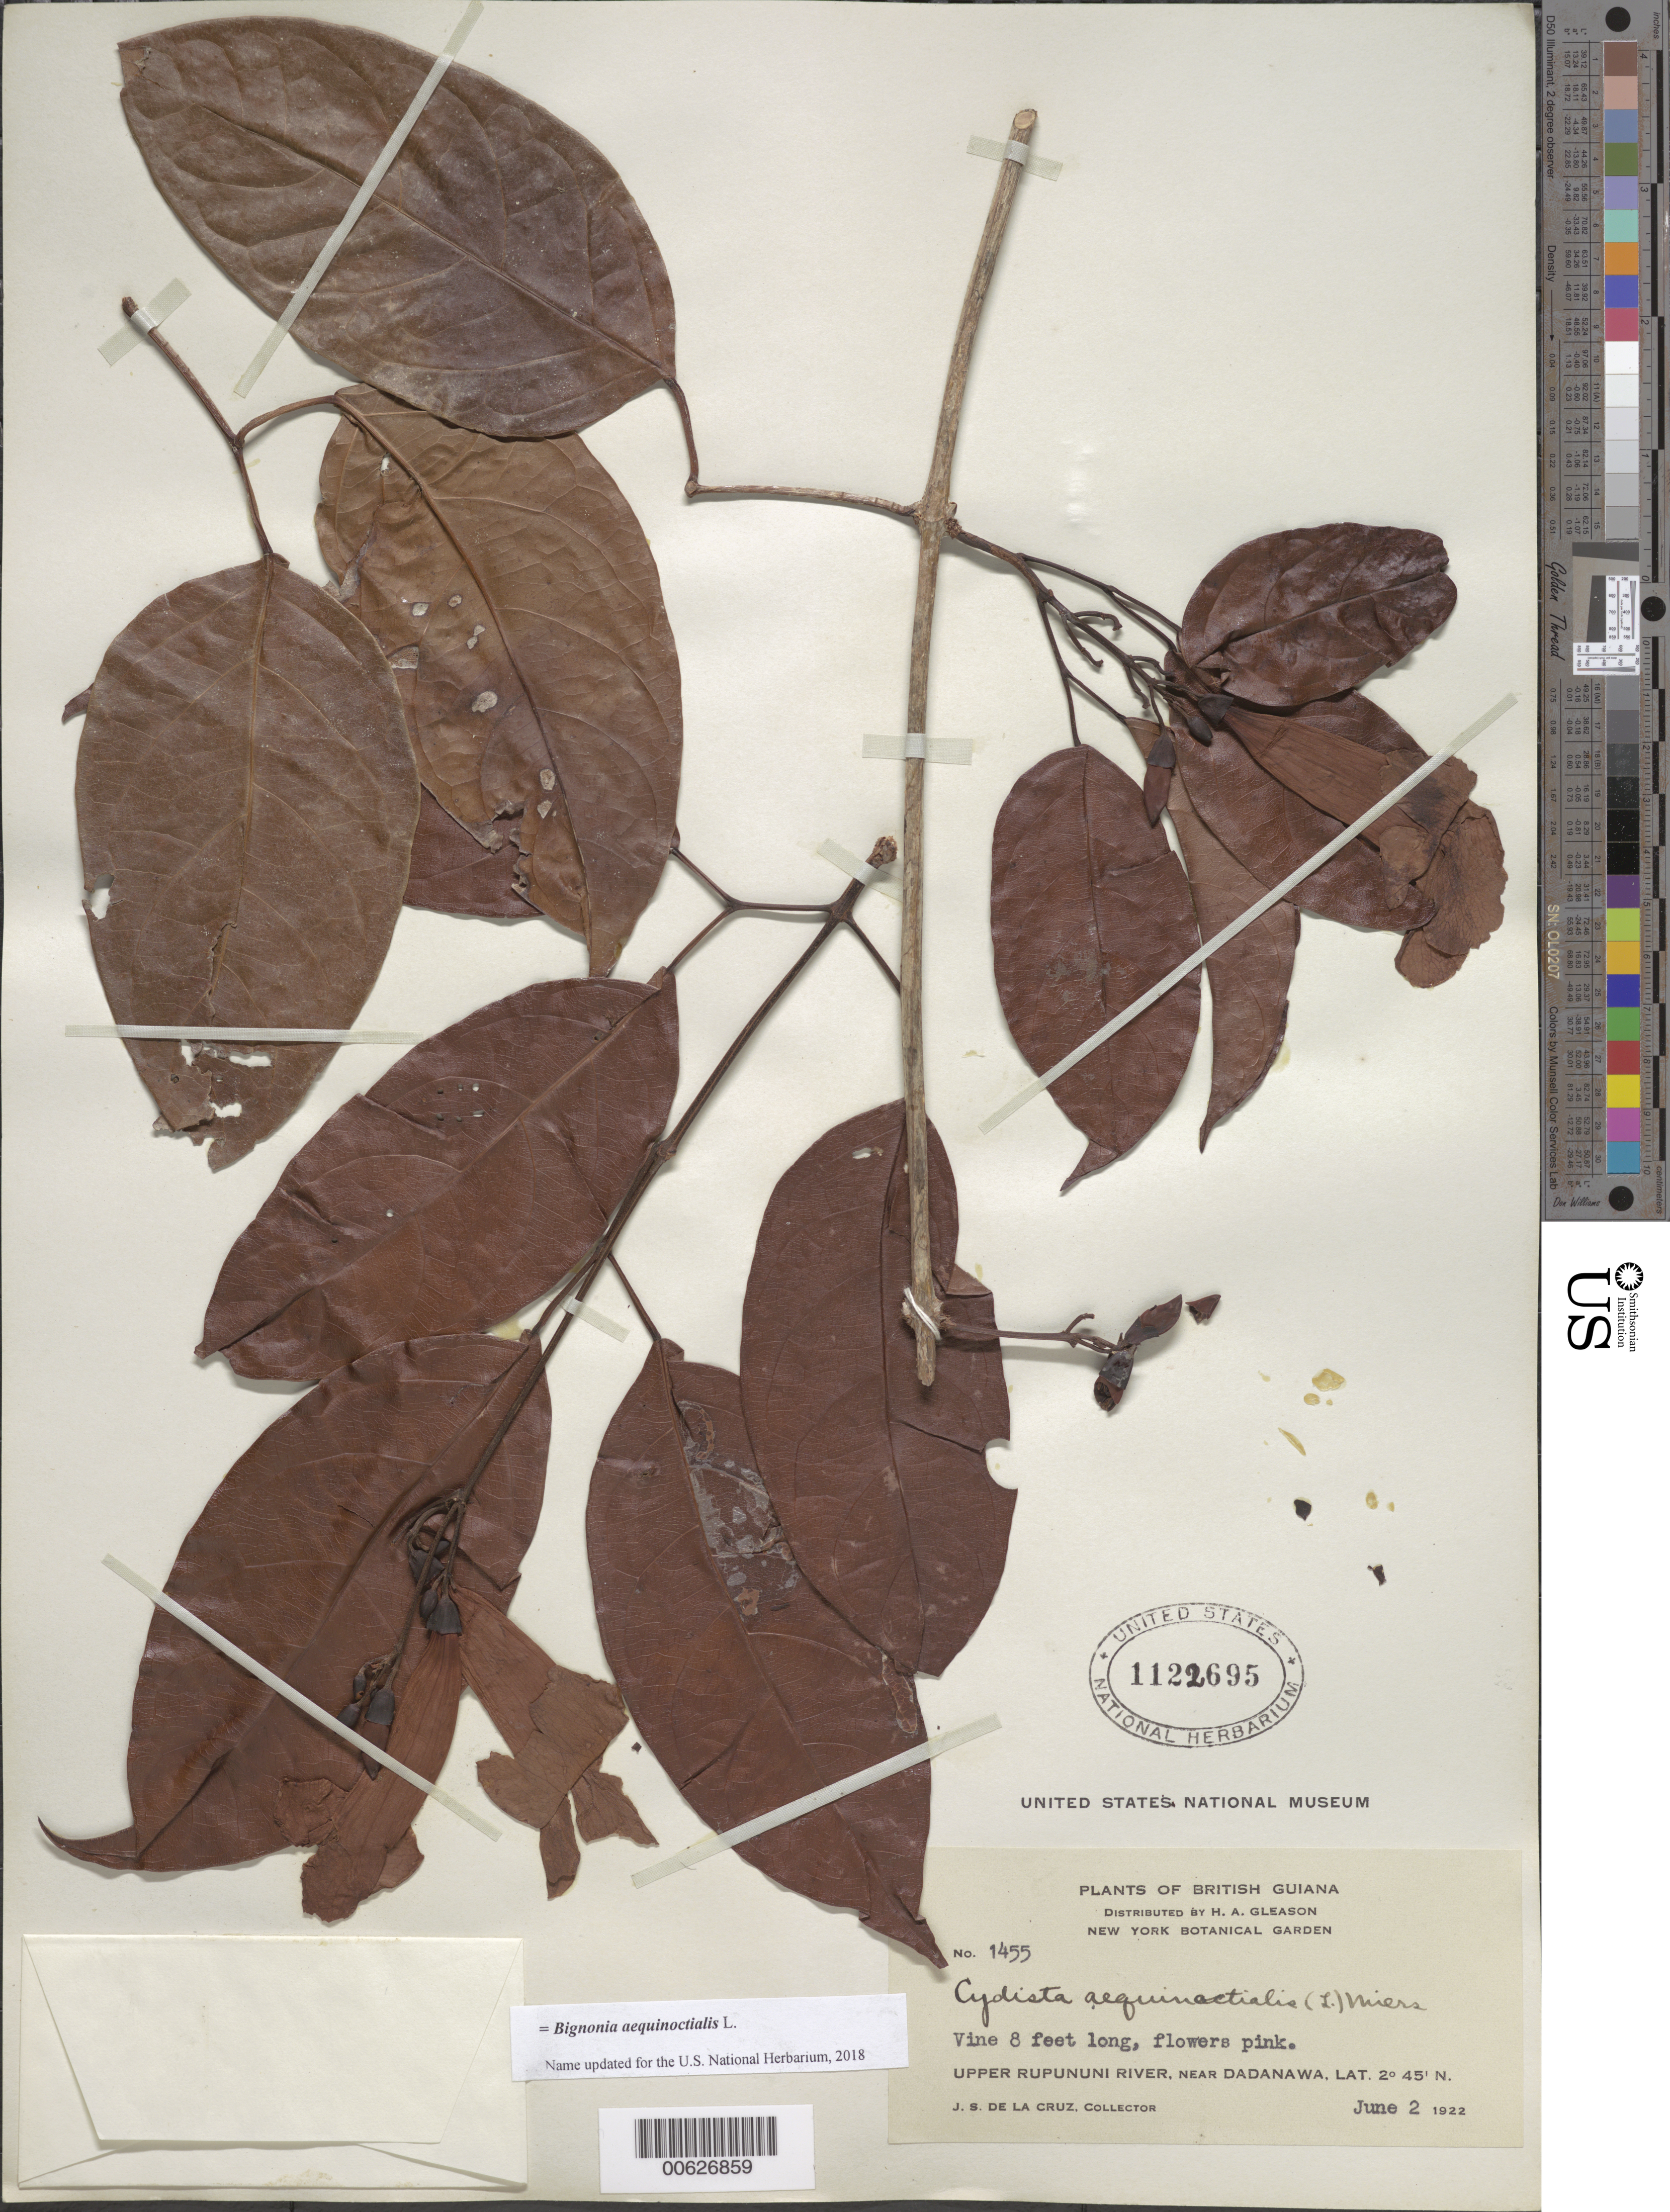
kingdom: Plantae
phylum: Tracheophyta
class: Magnoliopsida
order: Lamiales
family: Bignoniaceae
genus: Bignonia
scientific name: Bignonia aequinoctialis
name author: L.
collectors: J. S. de la Cruz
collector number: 1455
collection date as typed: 2-Jun-22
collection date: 1922-06-02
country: Guyana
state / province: U. Takutu-U. Essequibo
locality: Dadanawa, vic., upper Rupununi R.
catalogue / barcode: US 1122695